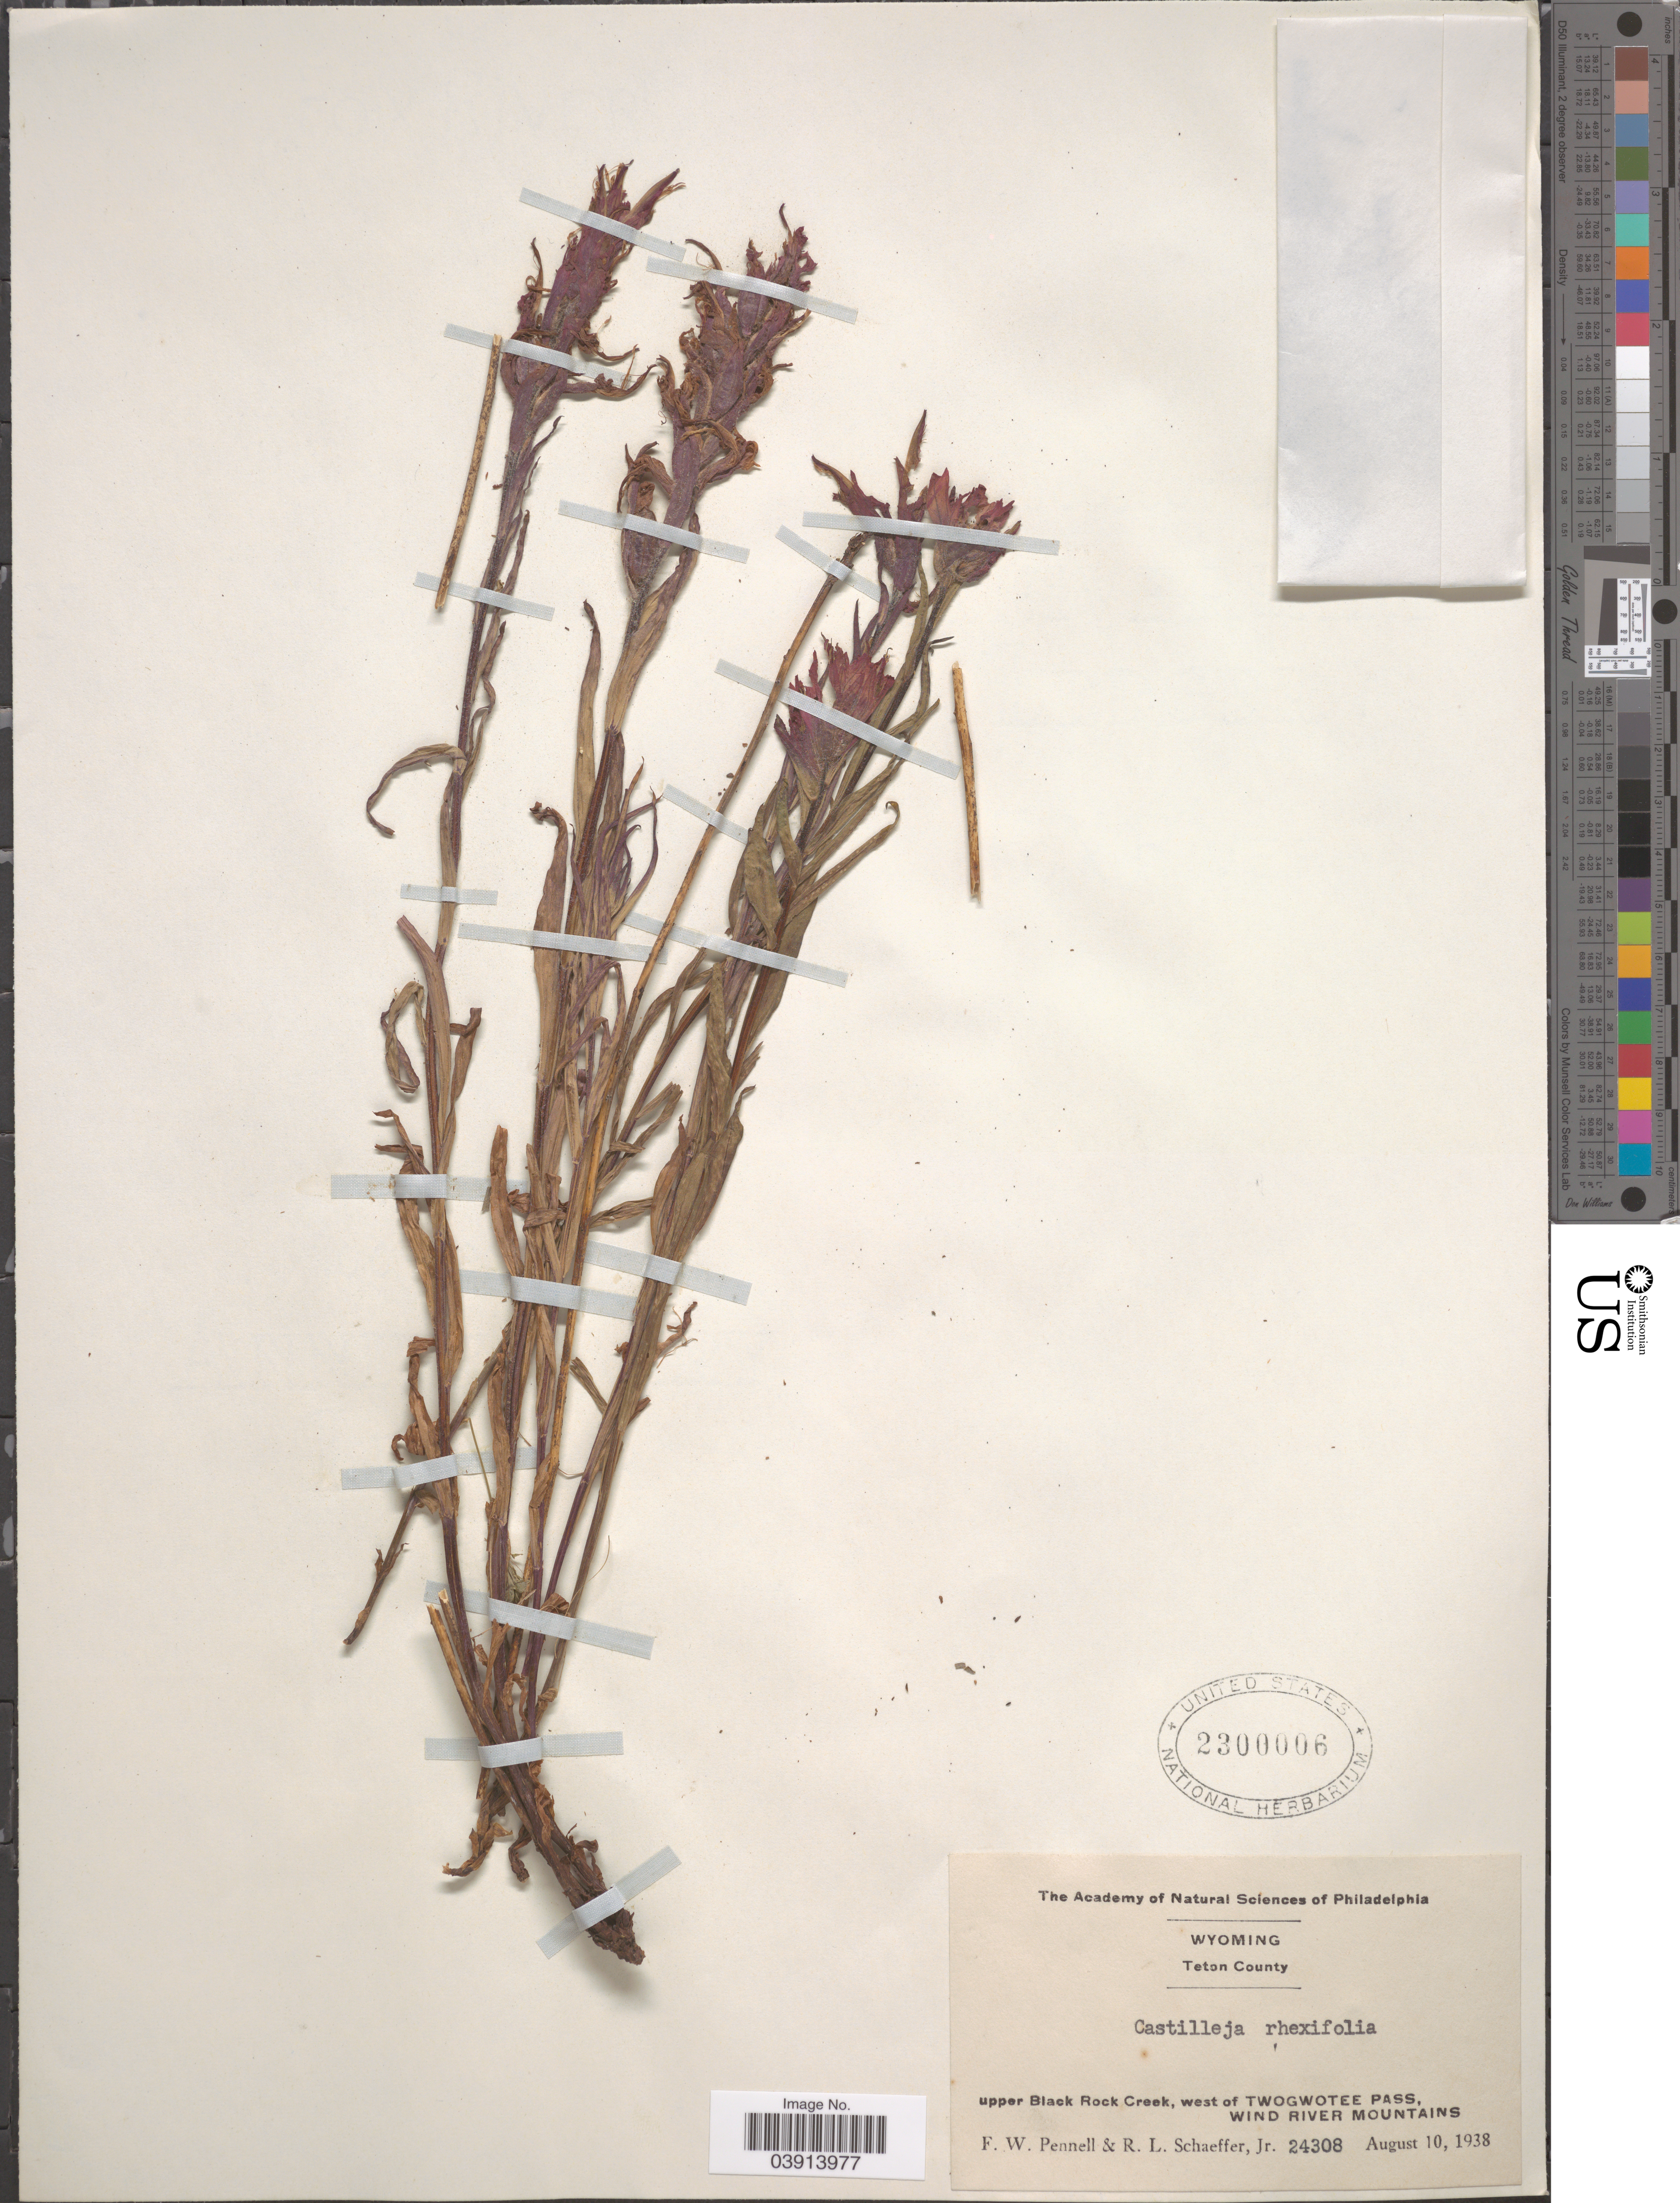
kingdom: Plantae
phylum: Tracheophyta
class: Magnoliopsida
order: Lamiales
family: Orobanchaceae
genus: Castilleja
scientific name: Castilleja rhexiifolia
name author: Rydb.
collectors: F. W. Pennell & R. L. Schaeffer Jr.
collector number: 24308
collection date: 1938-08-10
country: United States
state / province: Wyoming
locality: Teton County. Upper Black Rock Creek, west of Twogwotee Pass, Wind River Mountains.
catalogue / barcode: US 2300006